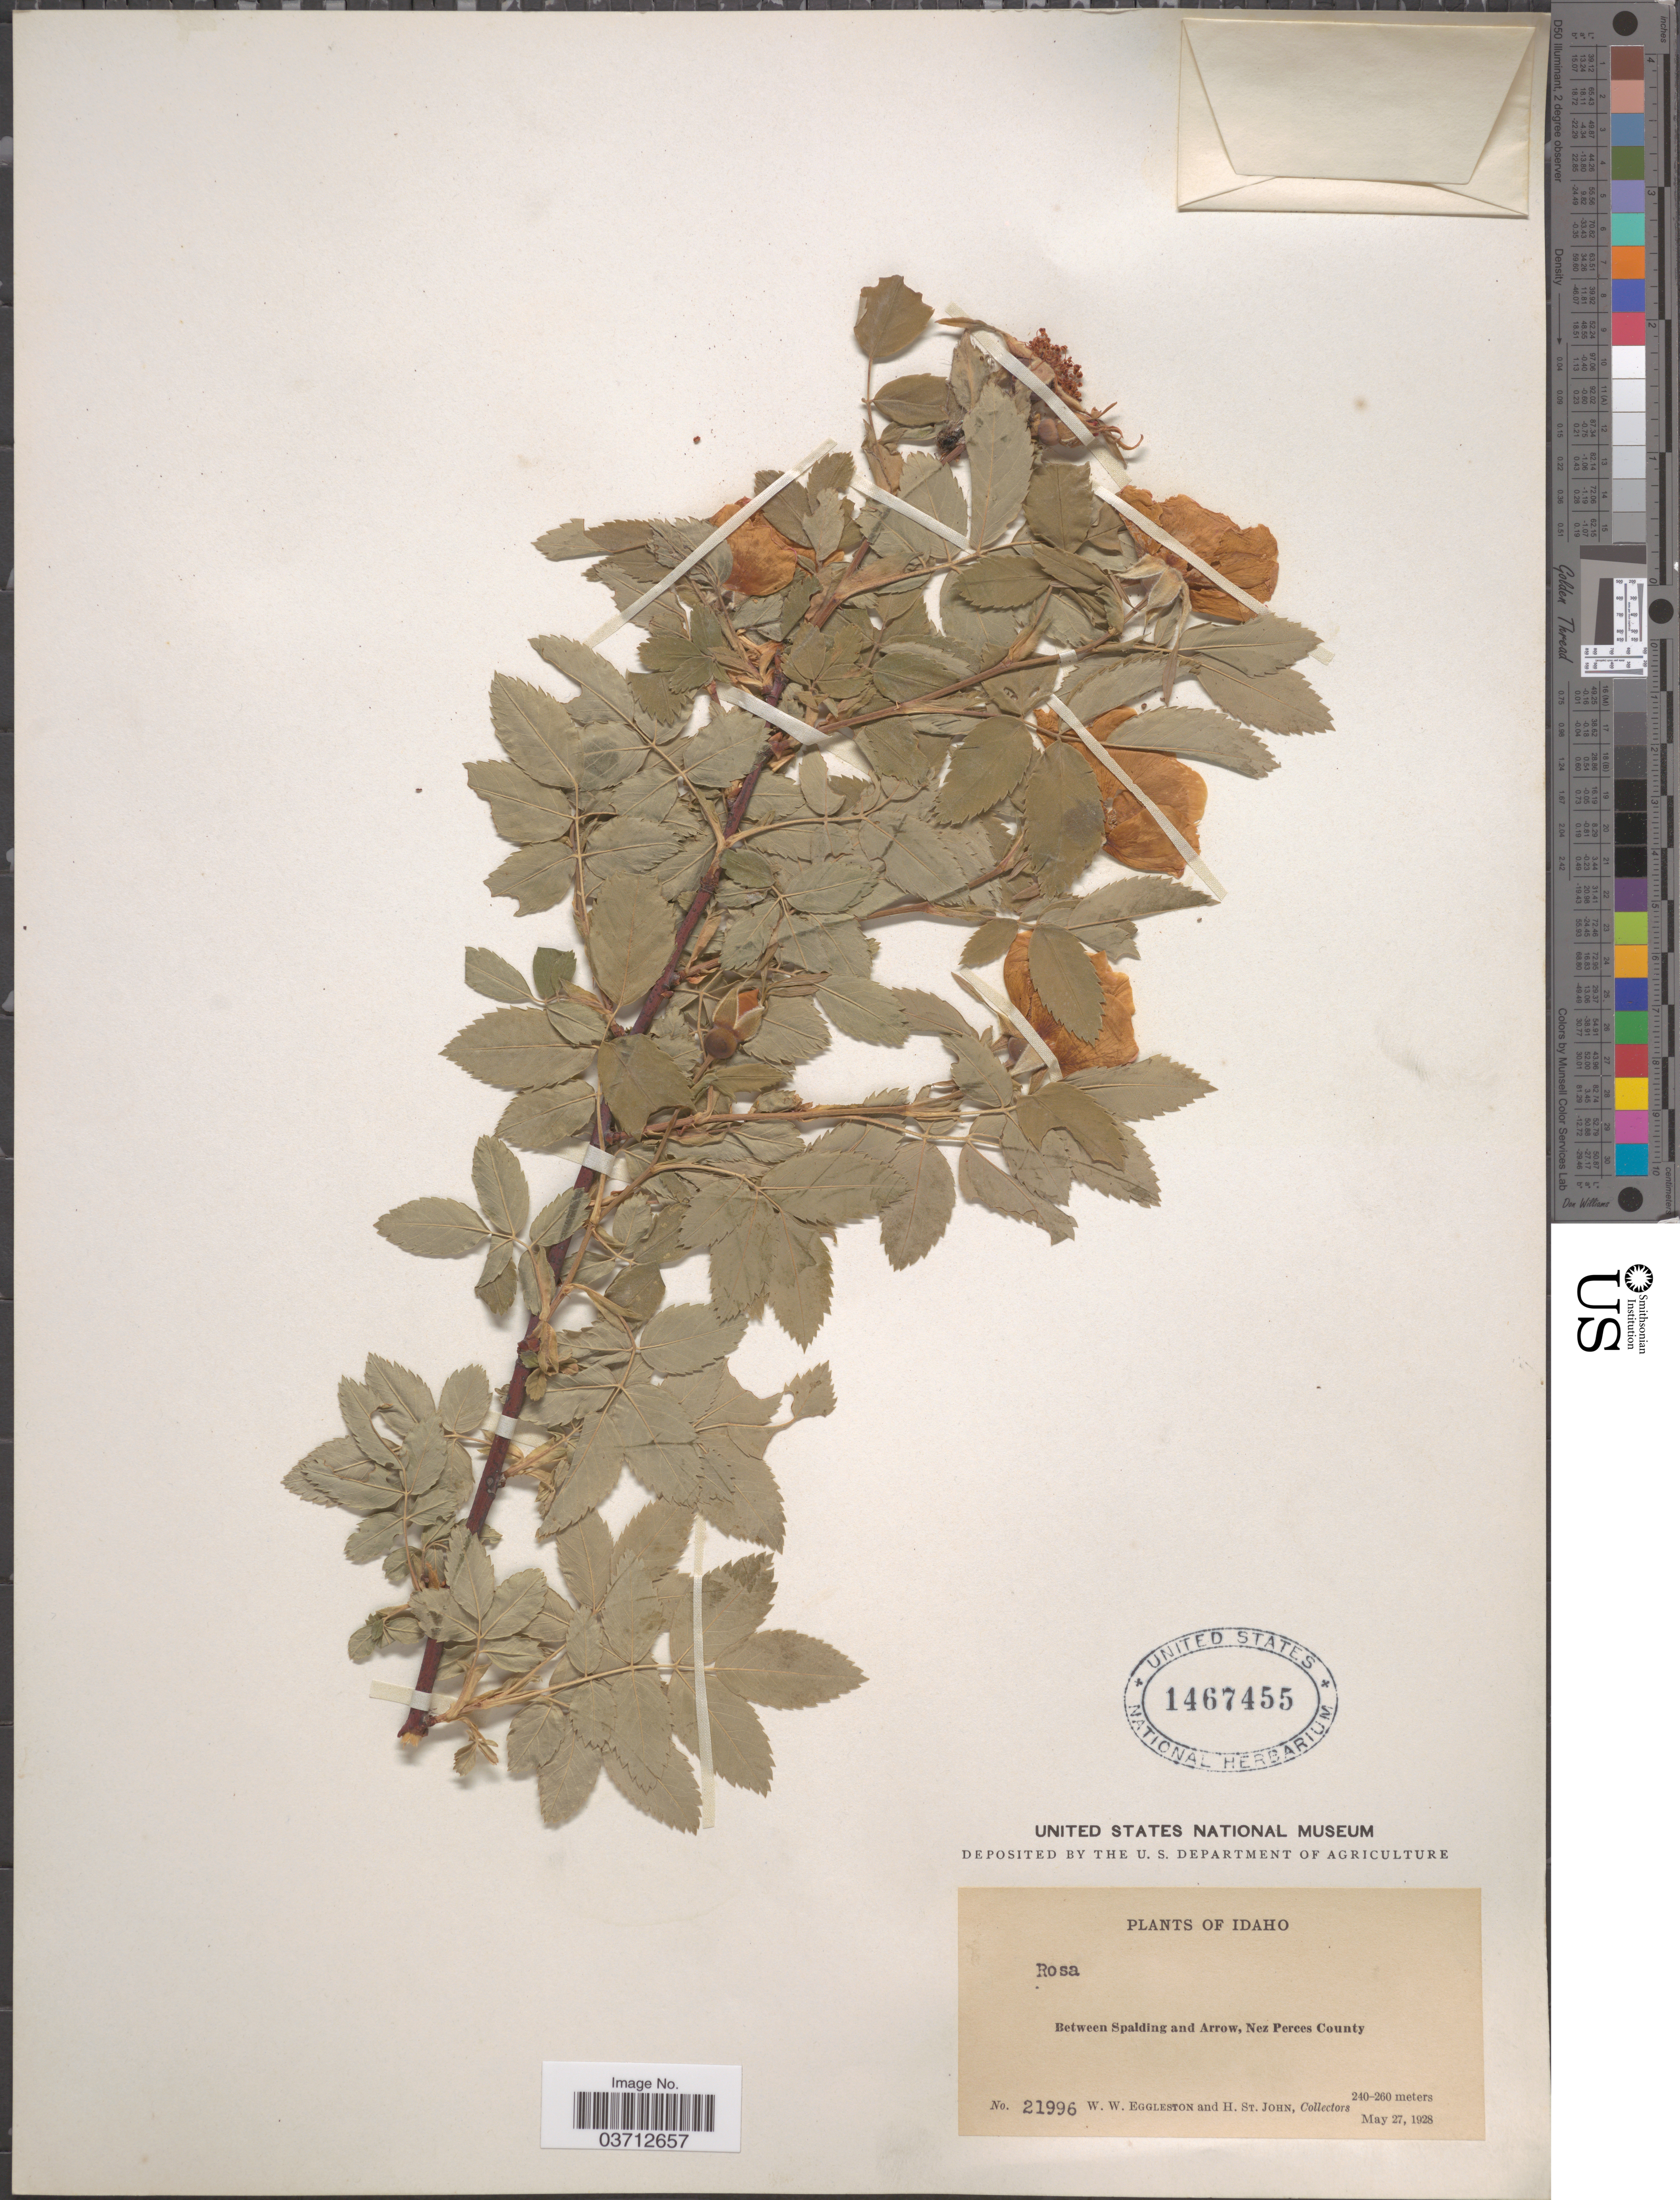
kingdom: Plantae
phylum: Tracheophyta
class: Magnoliopsida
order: Rosales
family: Rosaceae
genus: Rosa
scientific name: Rosa sp.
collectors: W. W. Eggleston & H. St. John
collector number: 21996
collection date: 1928-05-27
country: United States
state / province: Idaho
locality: Between Spalding and Arrow, Nez Perces County.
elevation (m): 240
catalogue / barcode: US 1467455